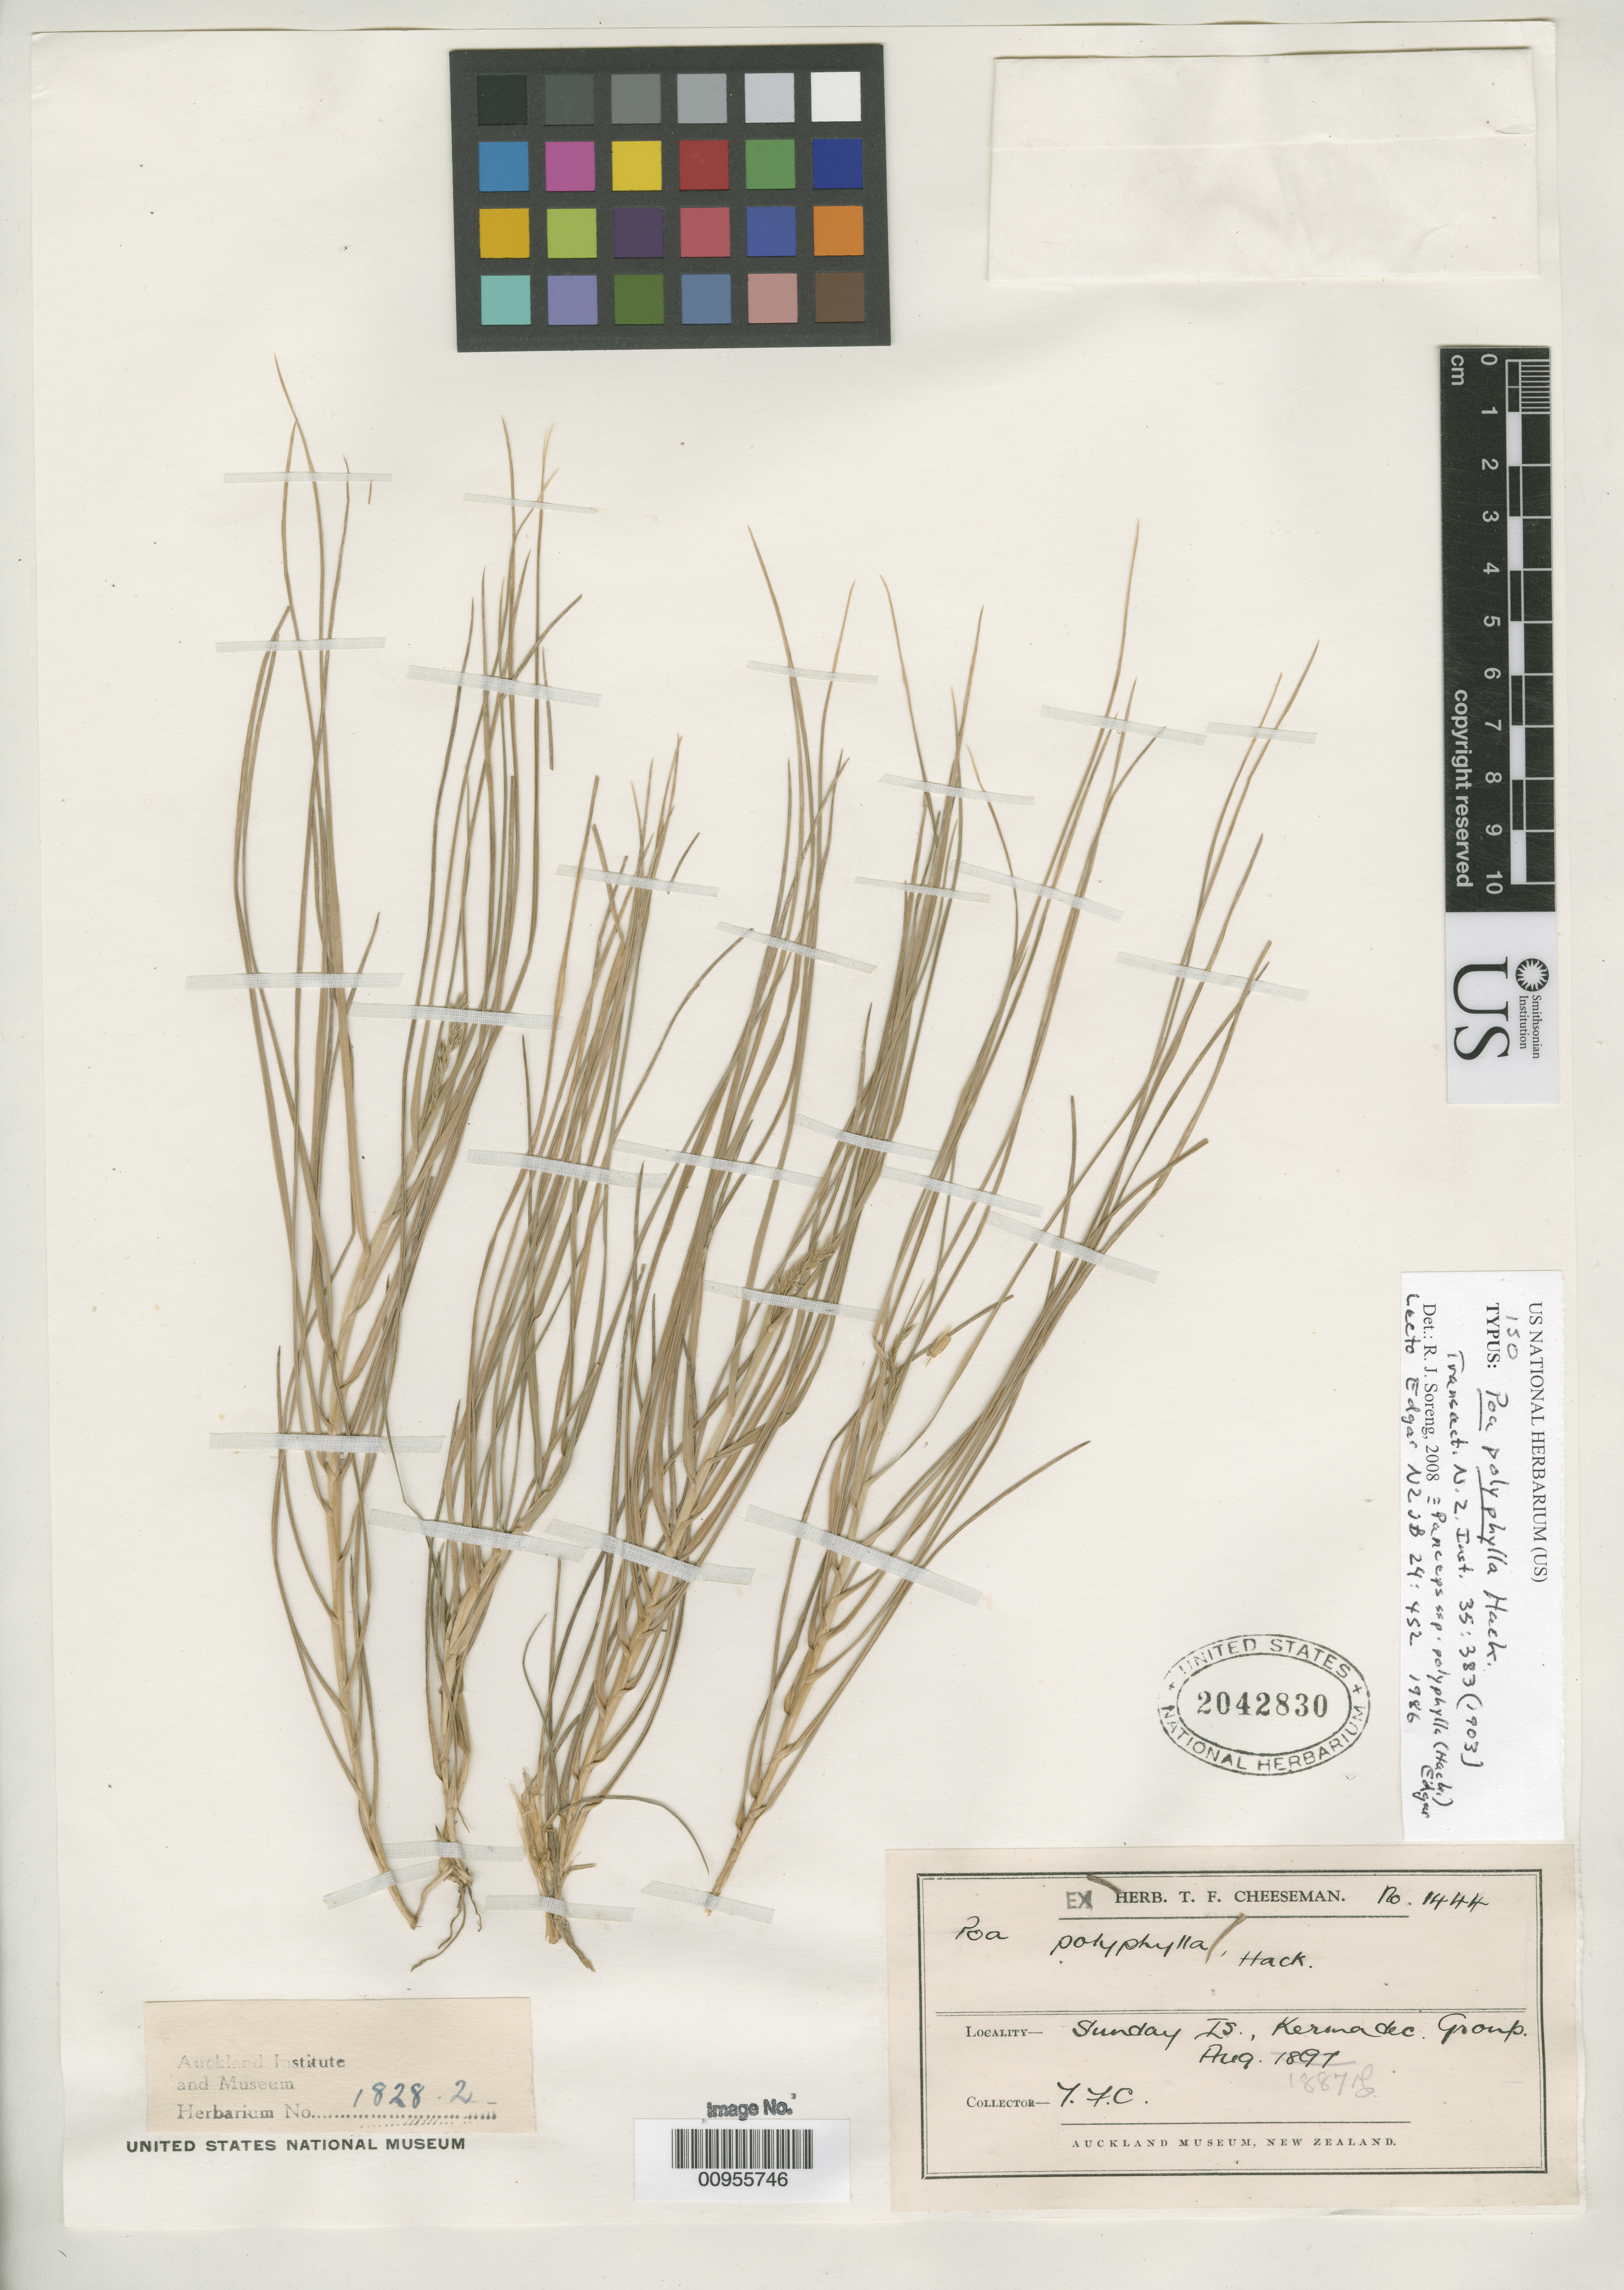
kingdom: Plantae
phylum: Tracheophyta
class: Liliopsida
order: Poales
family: Poaceae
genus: Poa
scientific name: Poa polyphylla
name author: Hack.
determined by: Soreng, Robert J., Research Associate (BOT), Smithsonian Institution - National Museum of Natural History (UNITED STATES)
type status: Isolectotype; Isosyntype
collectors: T. F. Cheeseman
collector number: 1444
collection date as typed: Aug 1887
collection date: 1887-08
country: New Zealand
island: Raoul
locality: Sunday (=Raoul) Islands, Kermadec Group.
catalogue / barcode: US 2042830